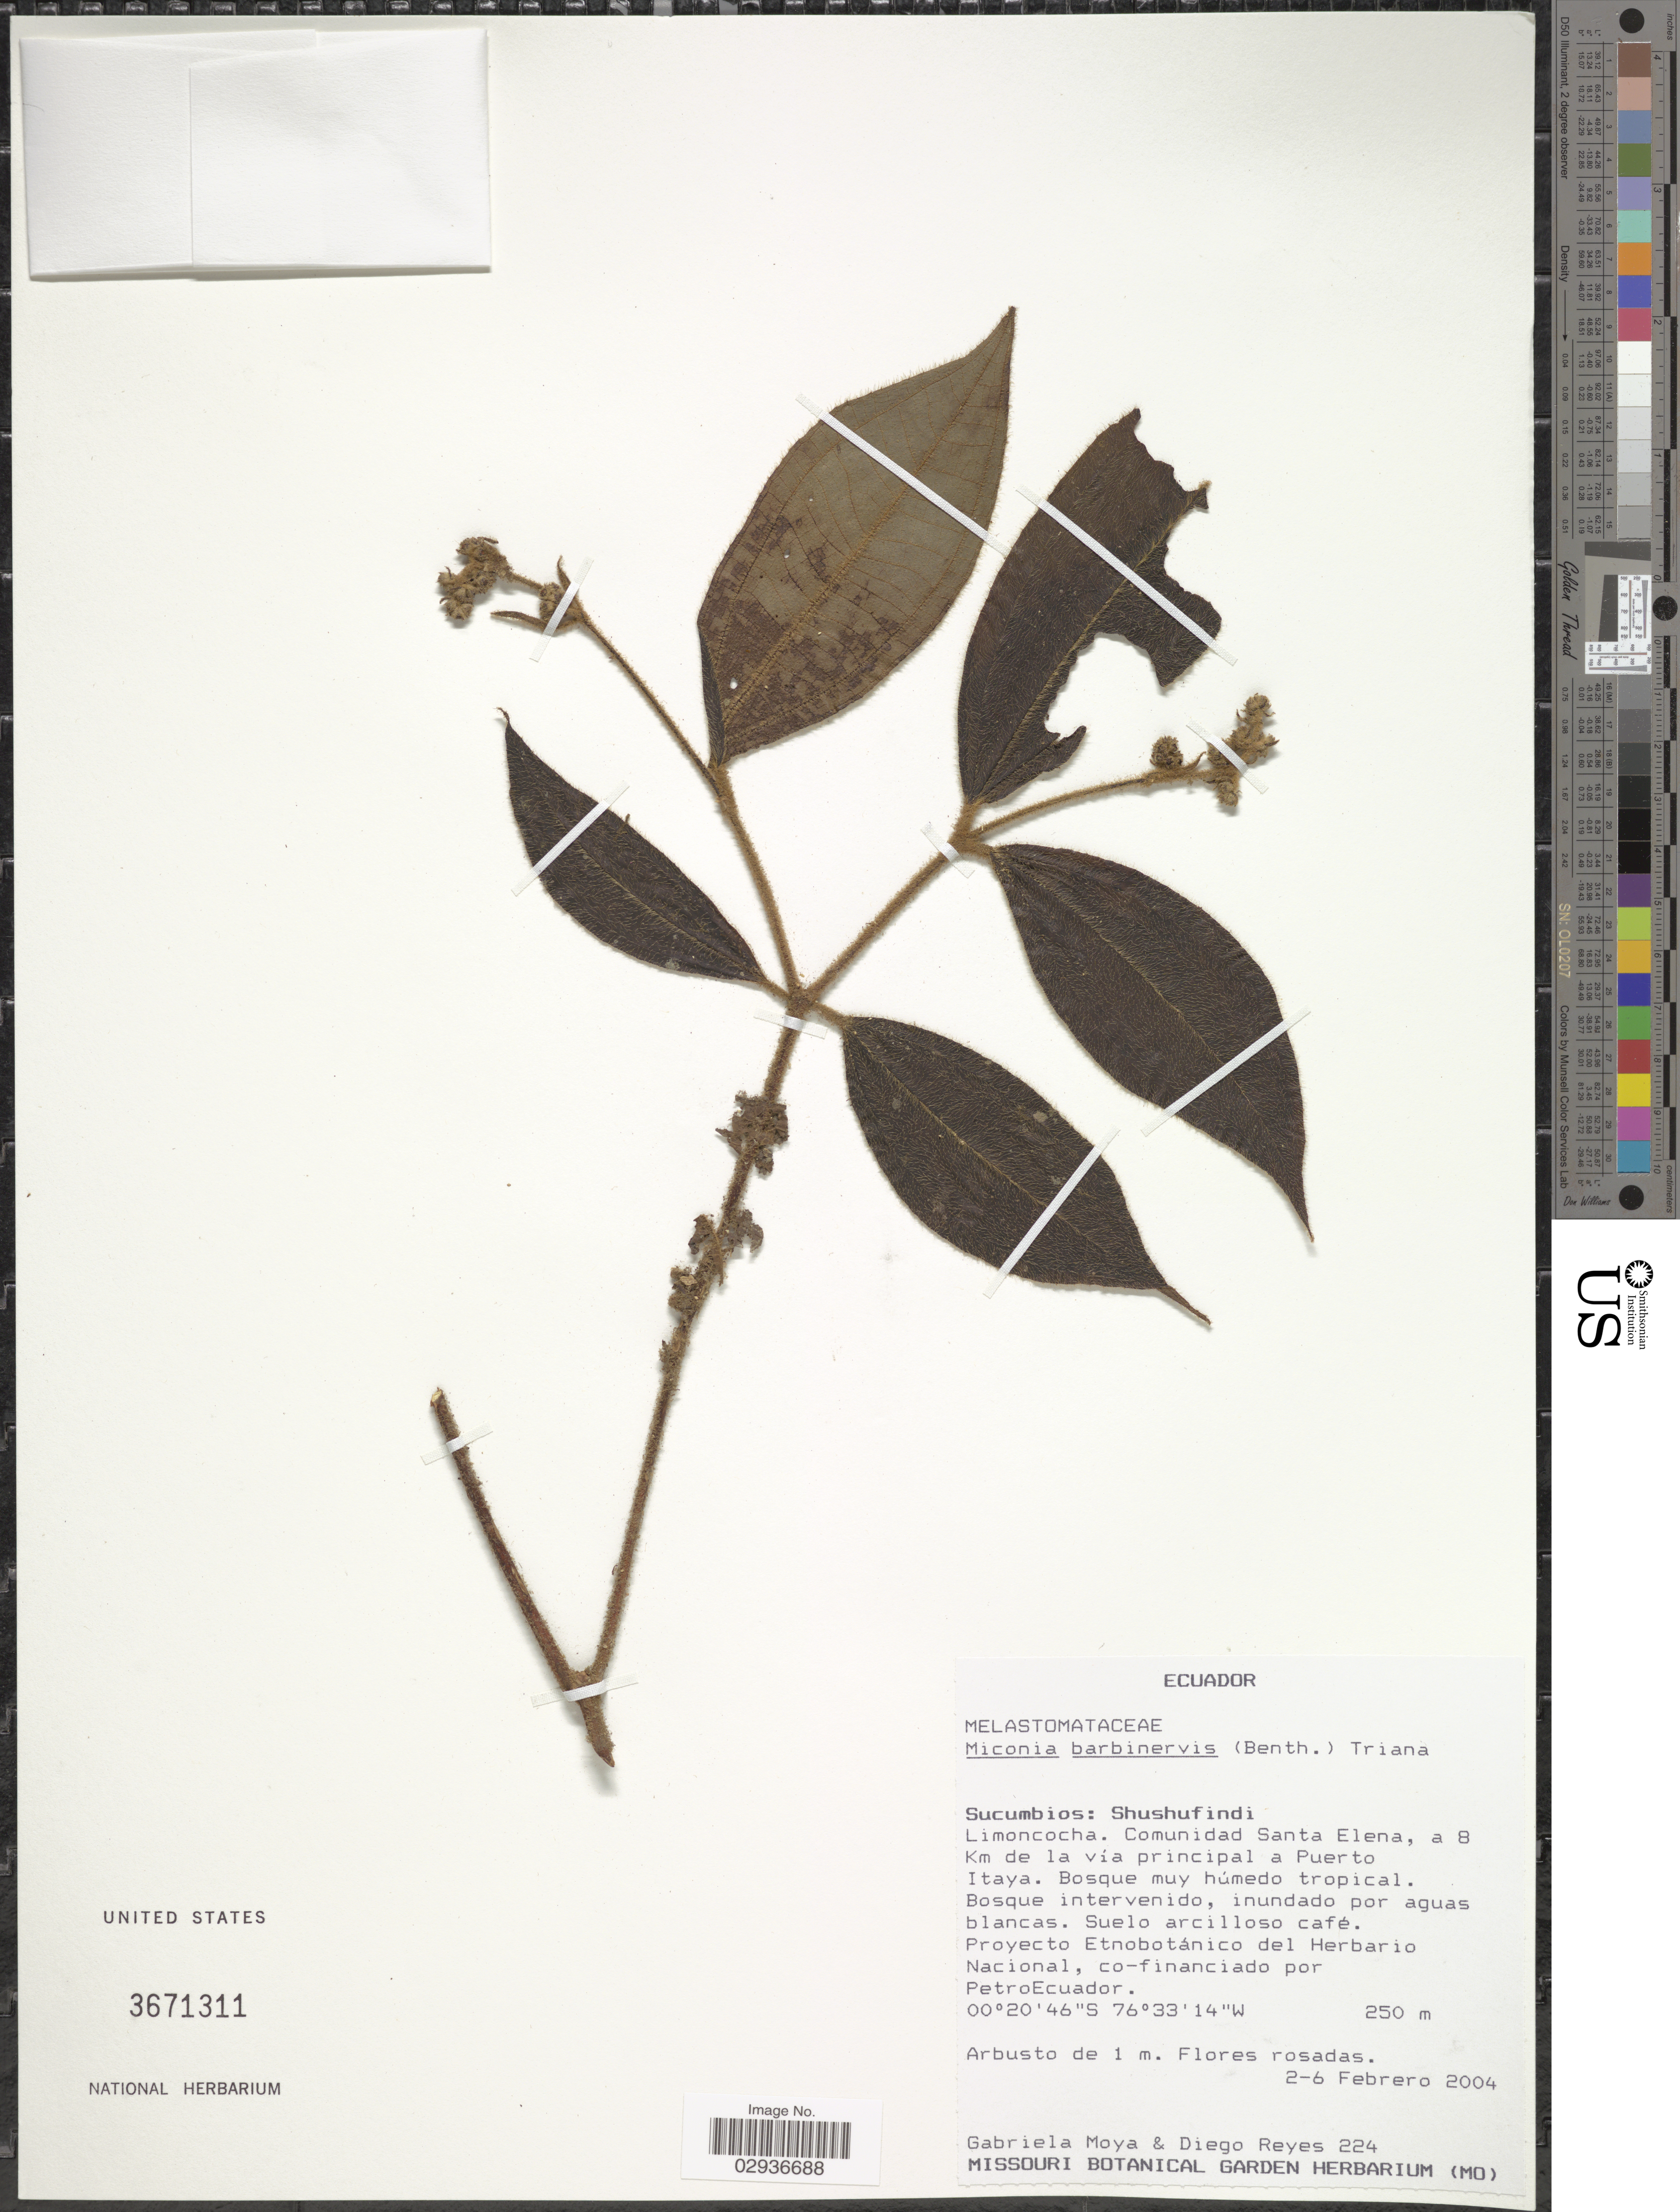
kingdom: Plantae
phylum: Tracheophyta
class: Magnoliopsida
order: Myrtales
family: Melastomataceae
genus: Miconia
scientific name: Miconia barbinervis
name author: (Benth.) Triana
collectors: G. Moya & D. Reyes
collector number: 224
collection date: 2004-02-02/2004-02-06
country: Ecuador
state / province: Sucumbíos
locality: Shushufindi, Limoncocha. Comunidad Santa Elena, a 8 Km de la vía principal a Puerto Itaya.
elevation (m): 250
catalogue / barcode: US 3671311